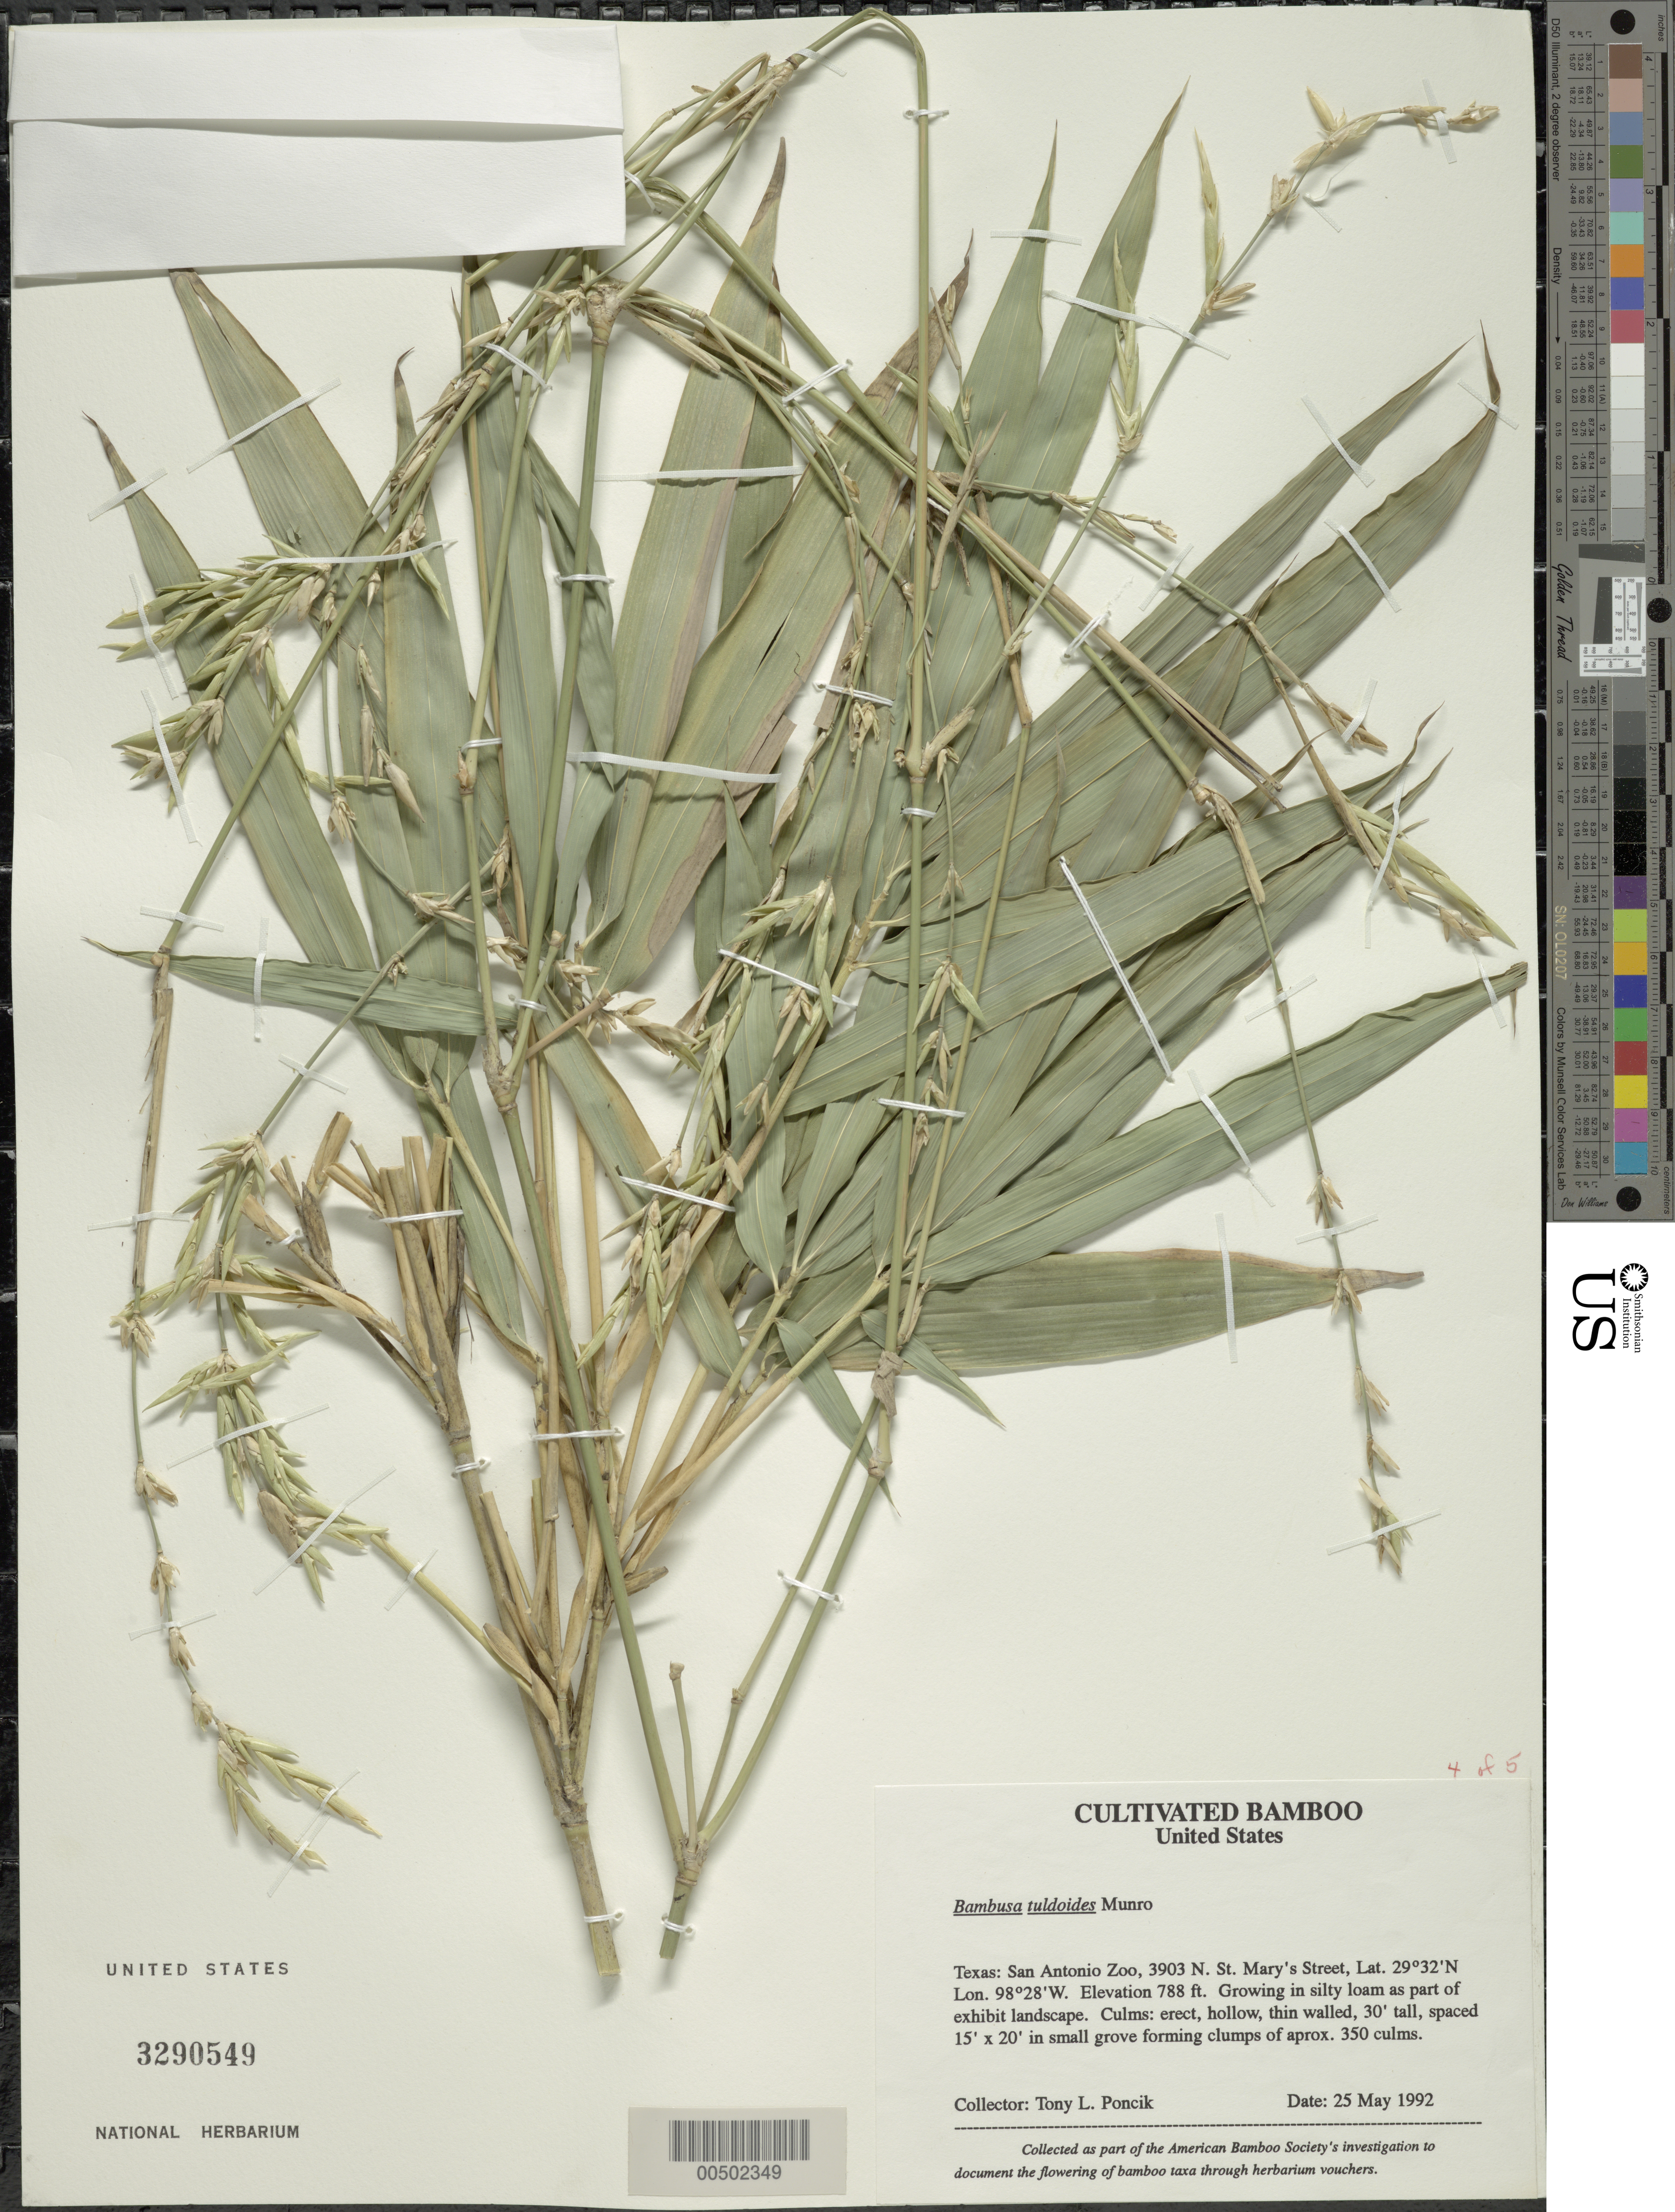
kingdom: Plantae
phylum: Tracheophyta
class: Liliopsida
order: Poales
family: Poaceae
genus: Bambusa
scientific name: Bambusa tuldoides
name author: Munro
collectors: T. Poncik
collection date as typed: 25 May 1992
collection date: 1992-05-25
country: United States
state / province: Texas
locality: San antonio zoo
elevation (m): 240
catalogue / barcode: US 3290549